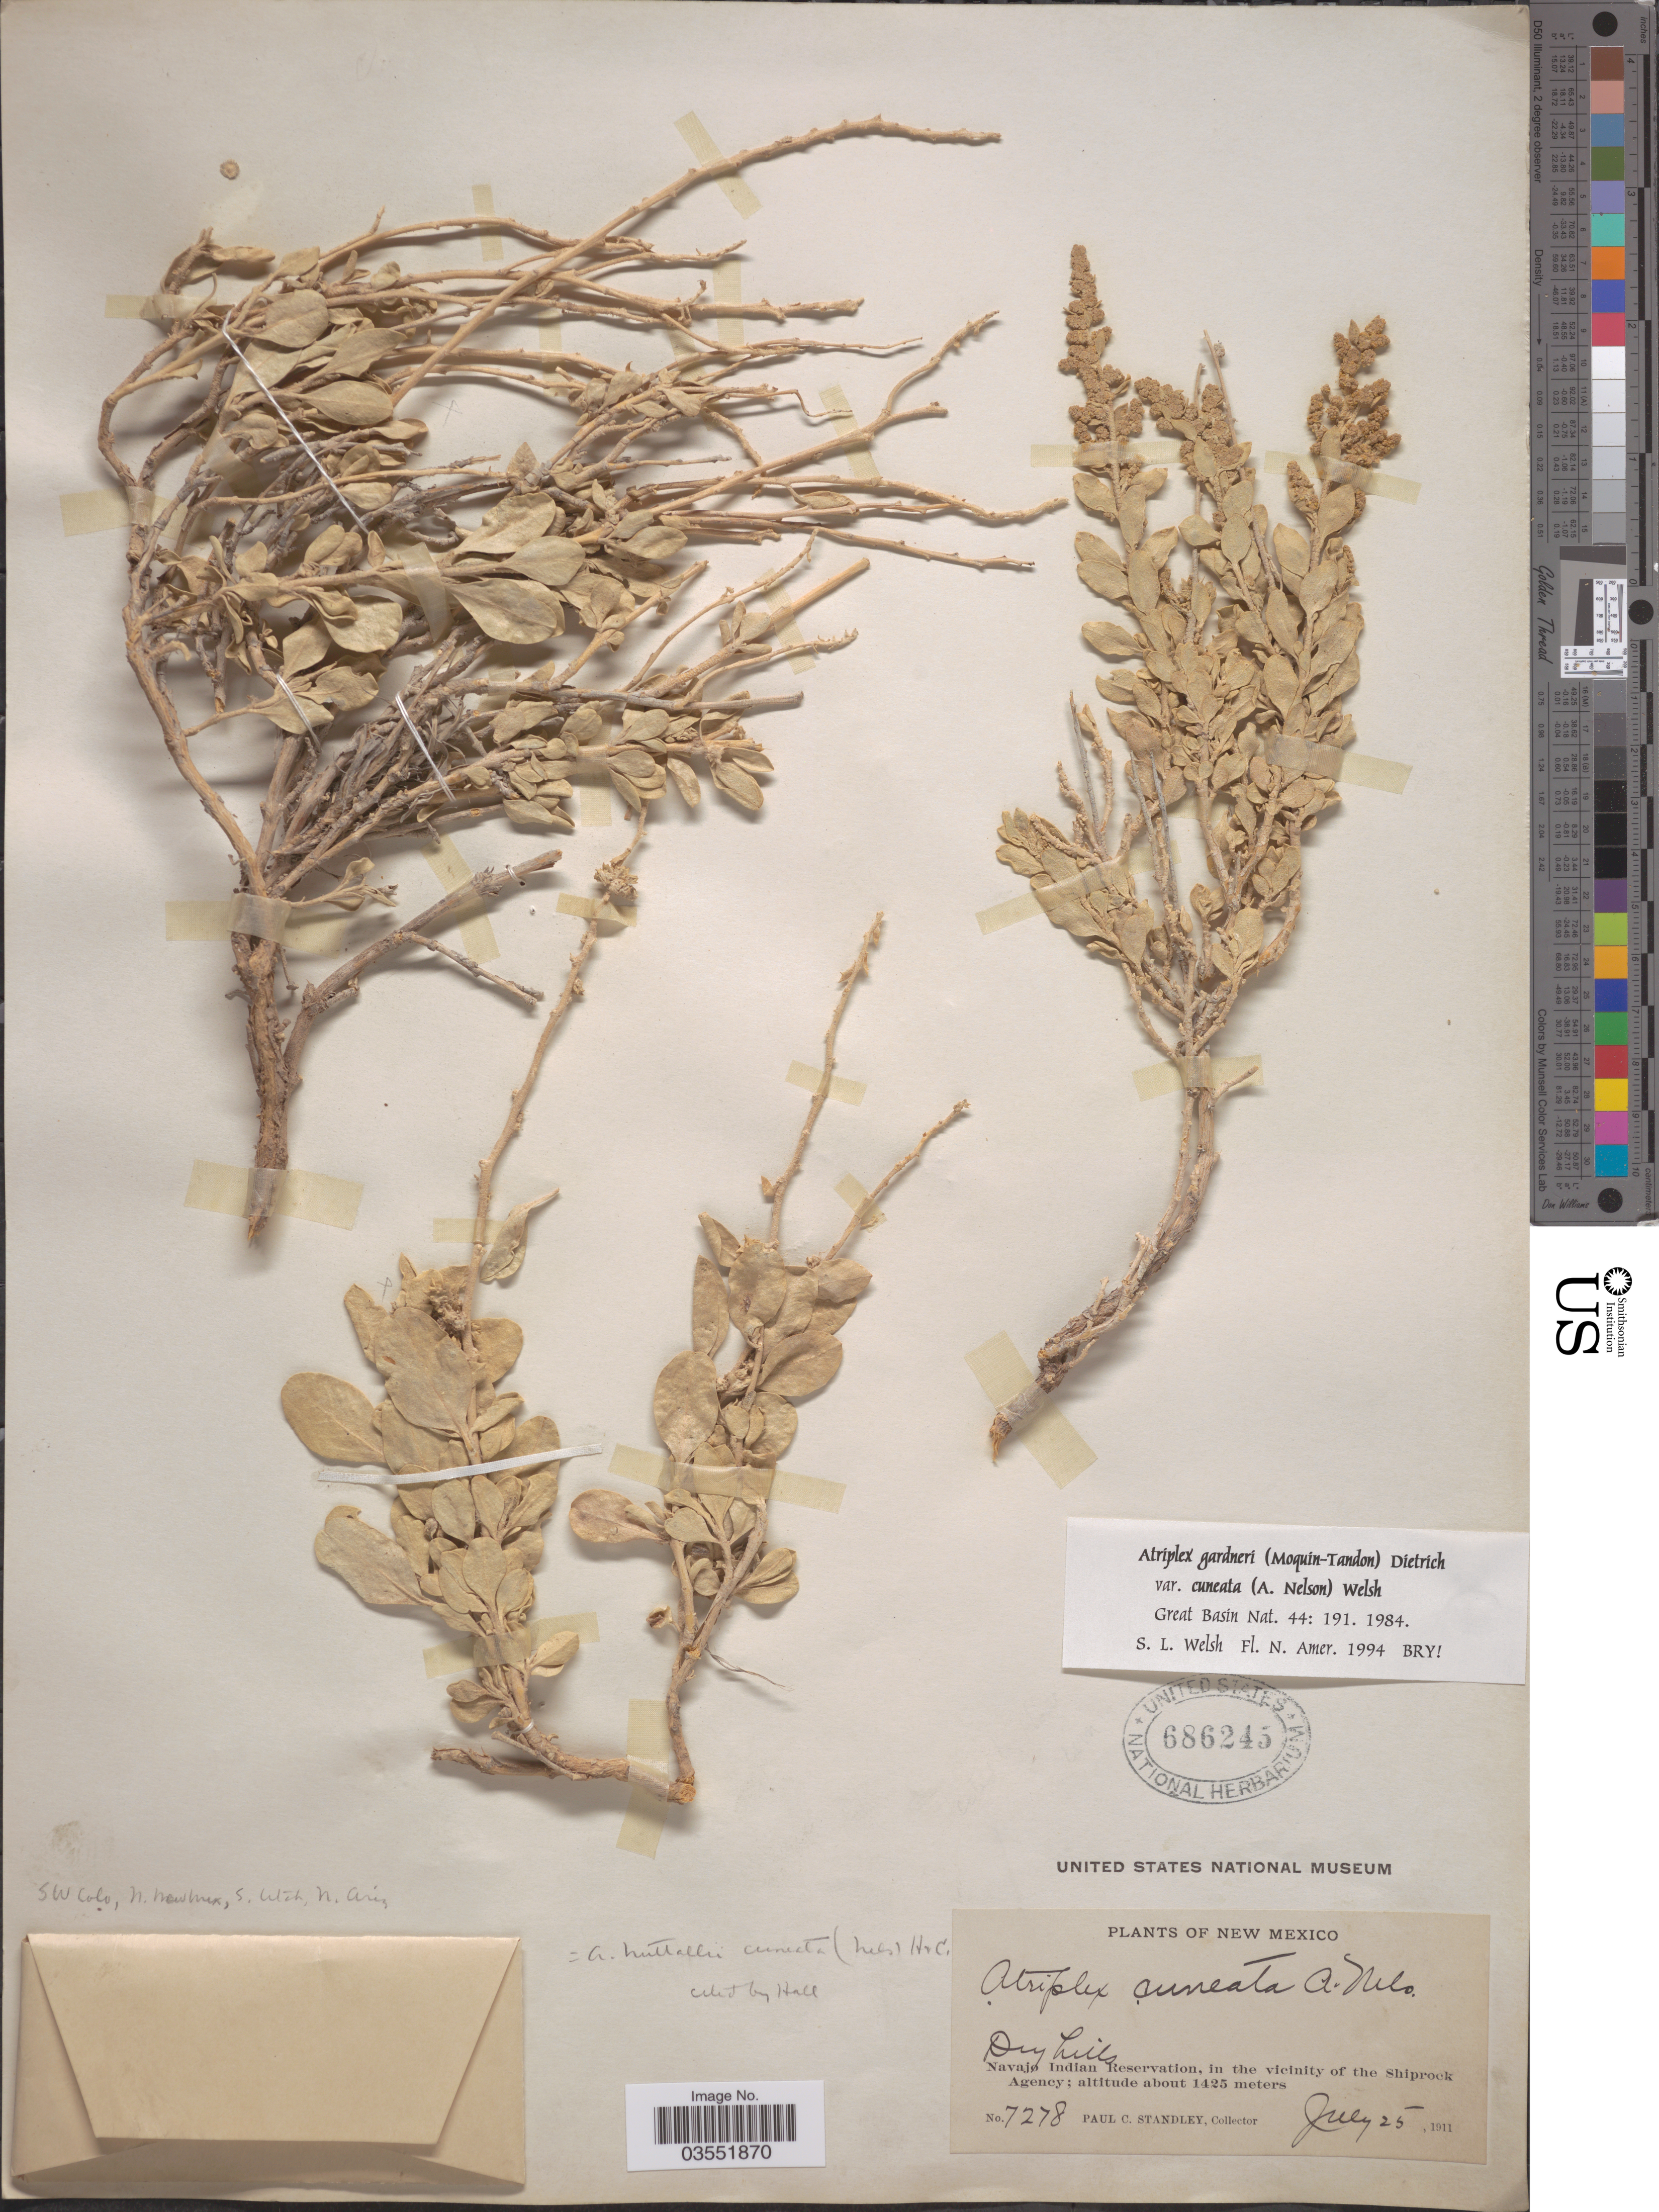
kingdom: Plantae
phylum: Tracheophyta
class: Magnoliopsida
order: Caryophyllales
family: Amaranthaceae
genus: Atriplex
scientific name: Atriplex gardneri var. cuneata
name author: (A. Nelson) S.L. Welsh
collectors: P. C. Standley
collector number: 7278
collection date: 1911-07-25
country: United States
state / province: New Mexico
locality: Navajo Indian Reservation, in the vicinity of the Shiprock Agency.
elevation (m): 1425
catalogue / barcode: US 686245